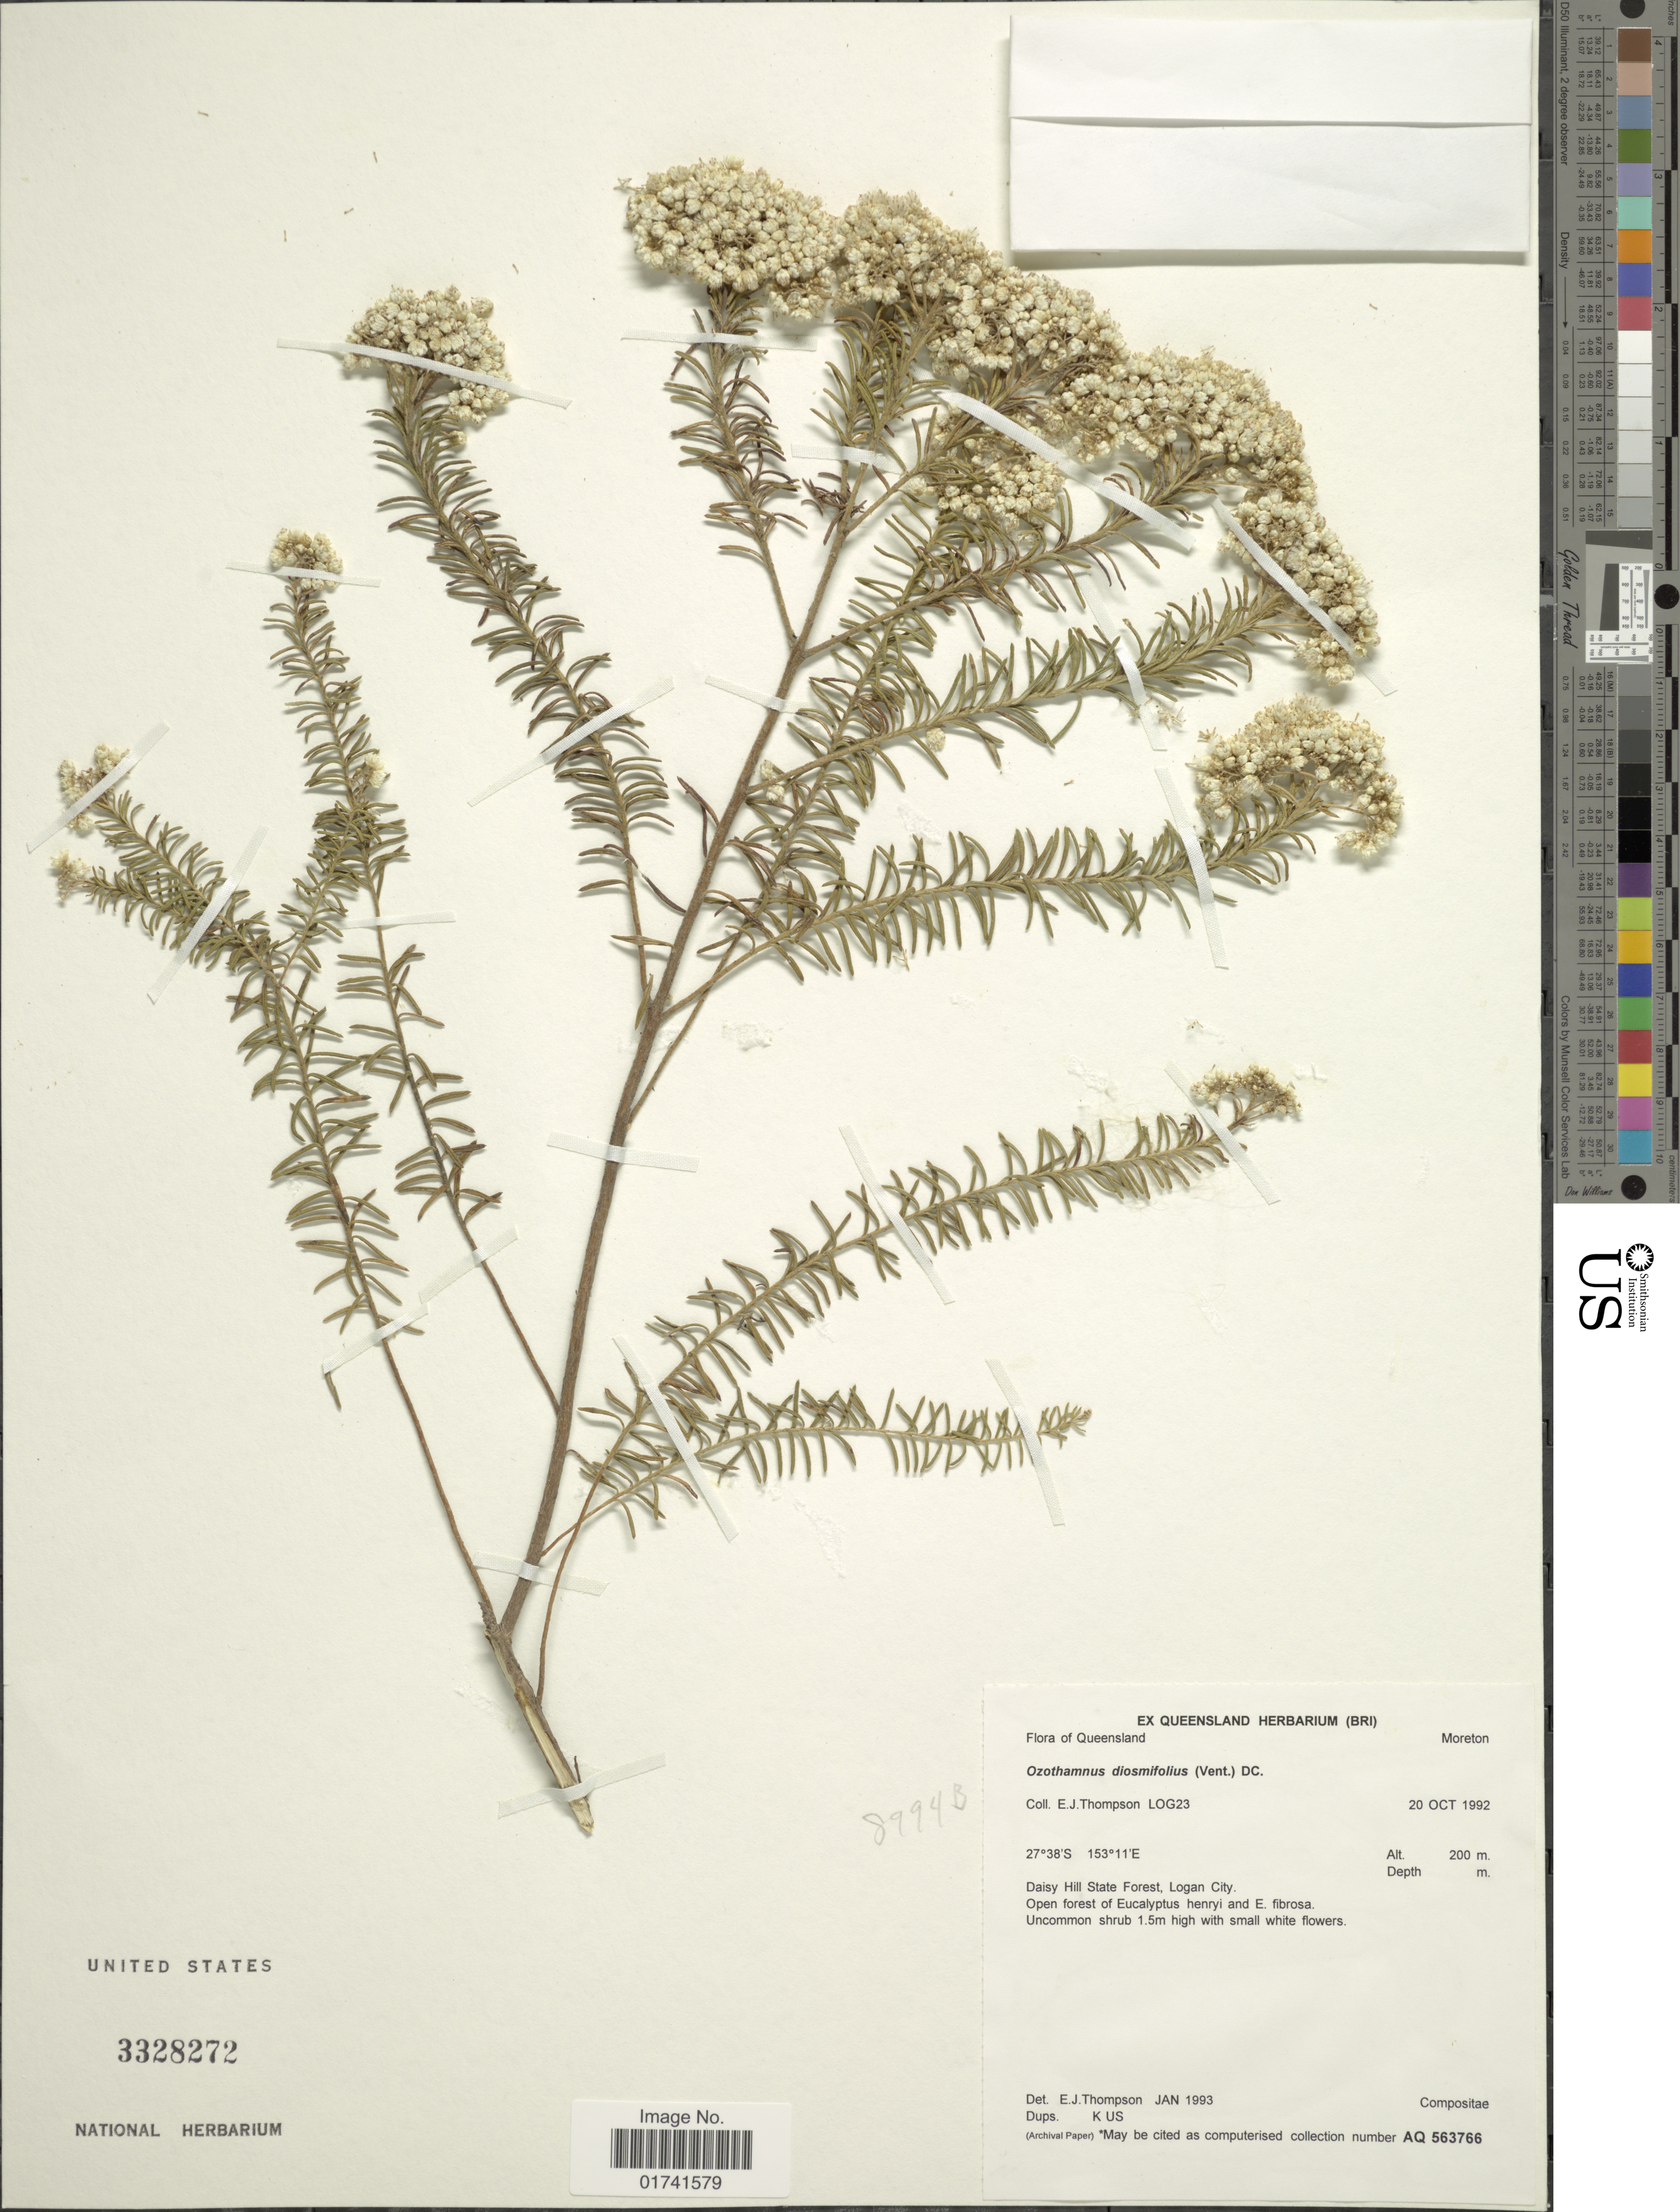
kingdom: Plantae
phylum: Tracheophyta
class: Magnoliopsida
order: Asterales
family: Asteraceae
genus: Ozothamnus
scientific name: Ozothamnus diosmifolius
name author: (Vent.) DC.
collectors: E. J. Thompson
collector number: LOG23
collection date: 1992-10-20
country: Australia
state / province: Queensland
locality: Moreton, Daisy Hill State Forest, Logan City.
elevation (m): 200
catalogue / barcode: US 3328272